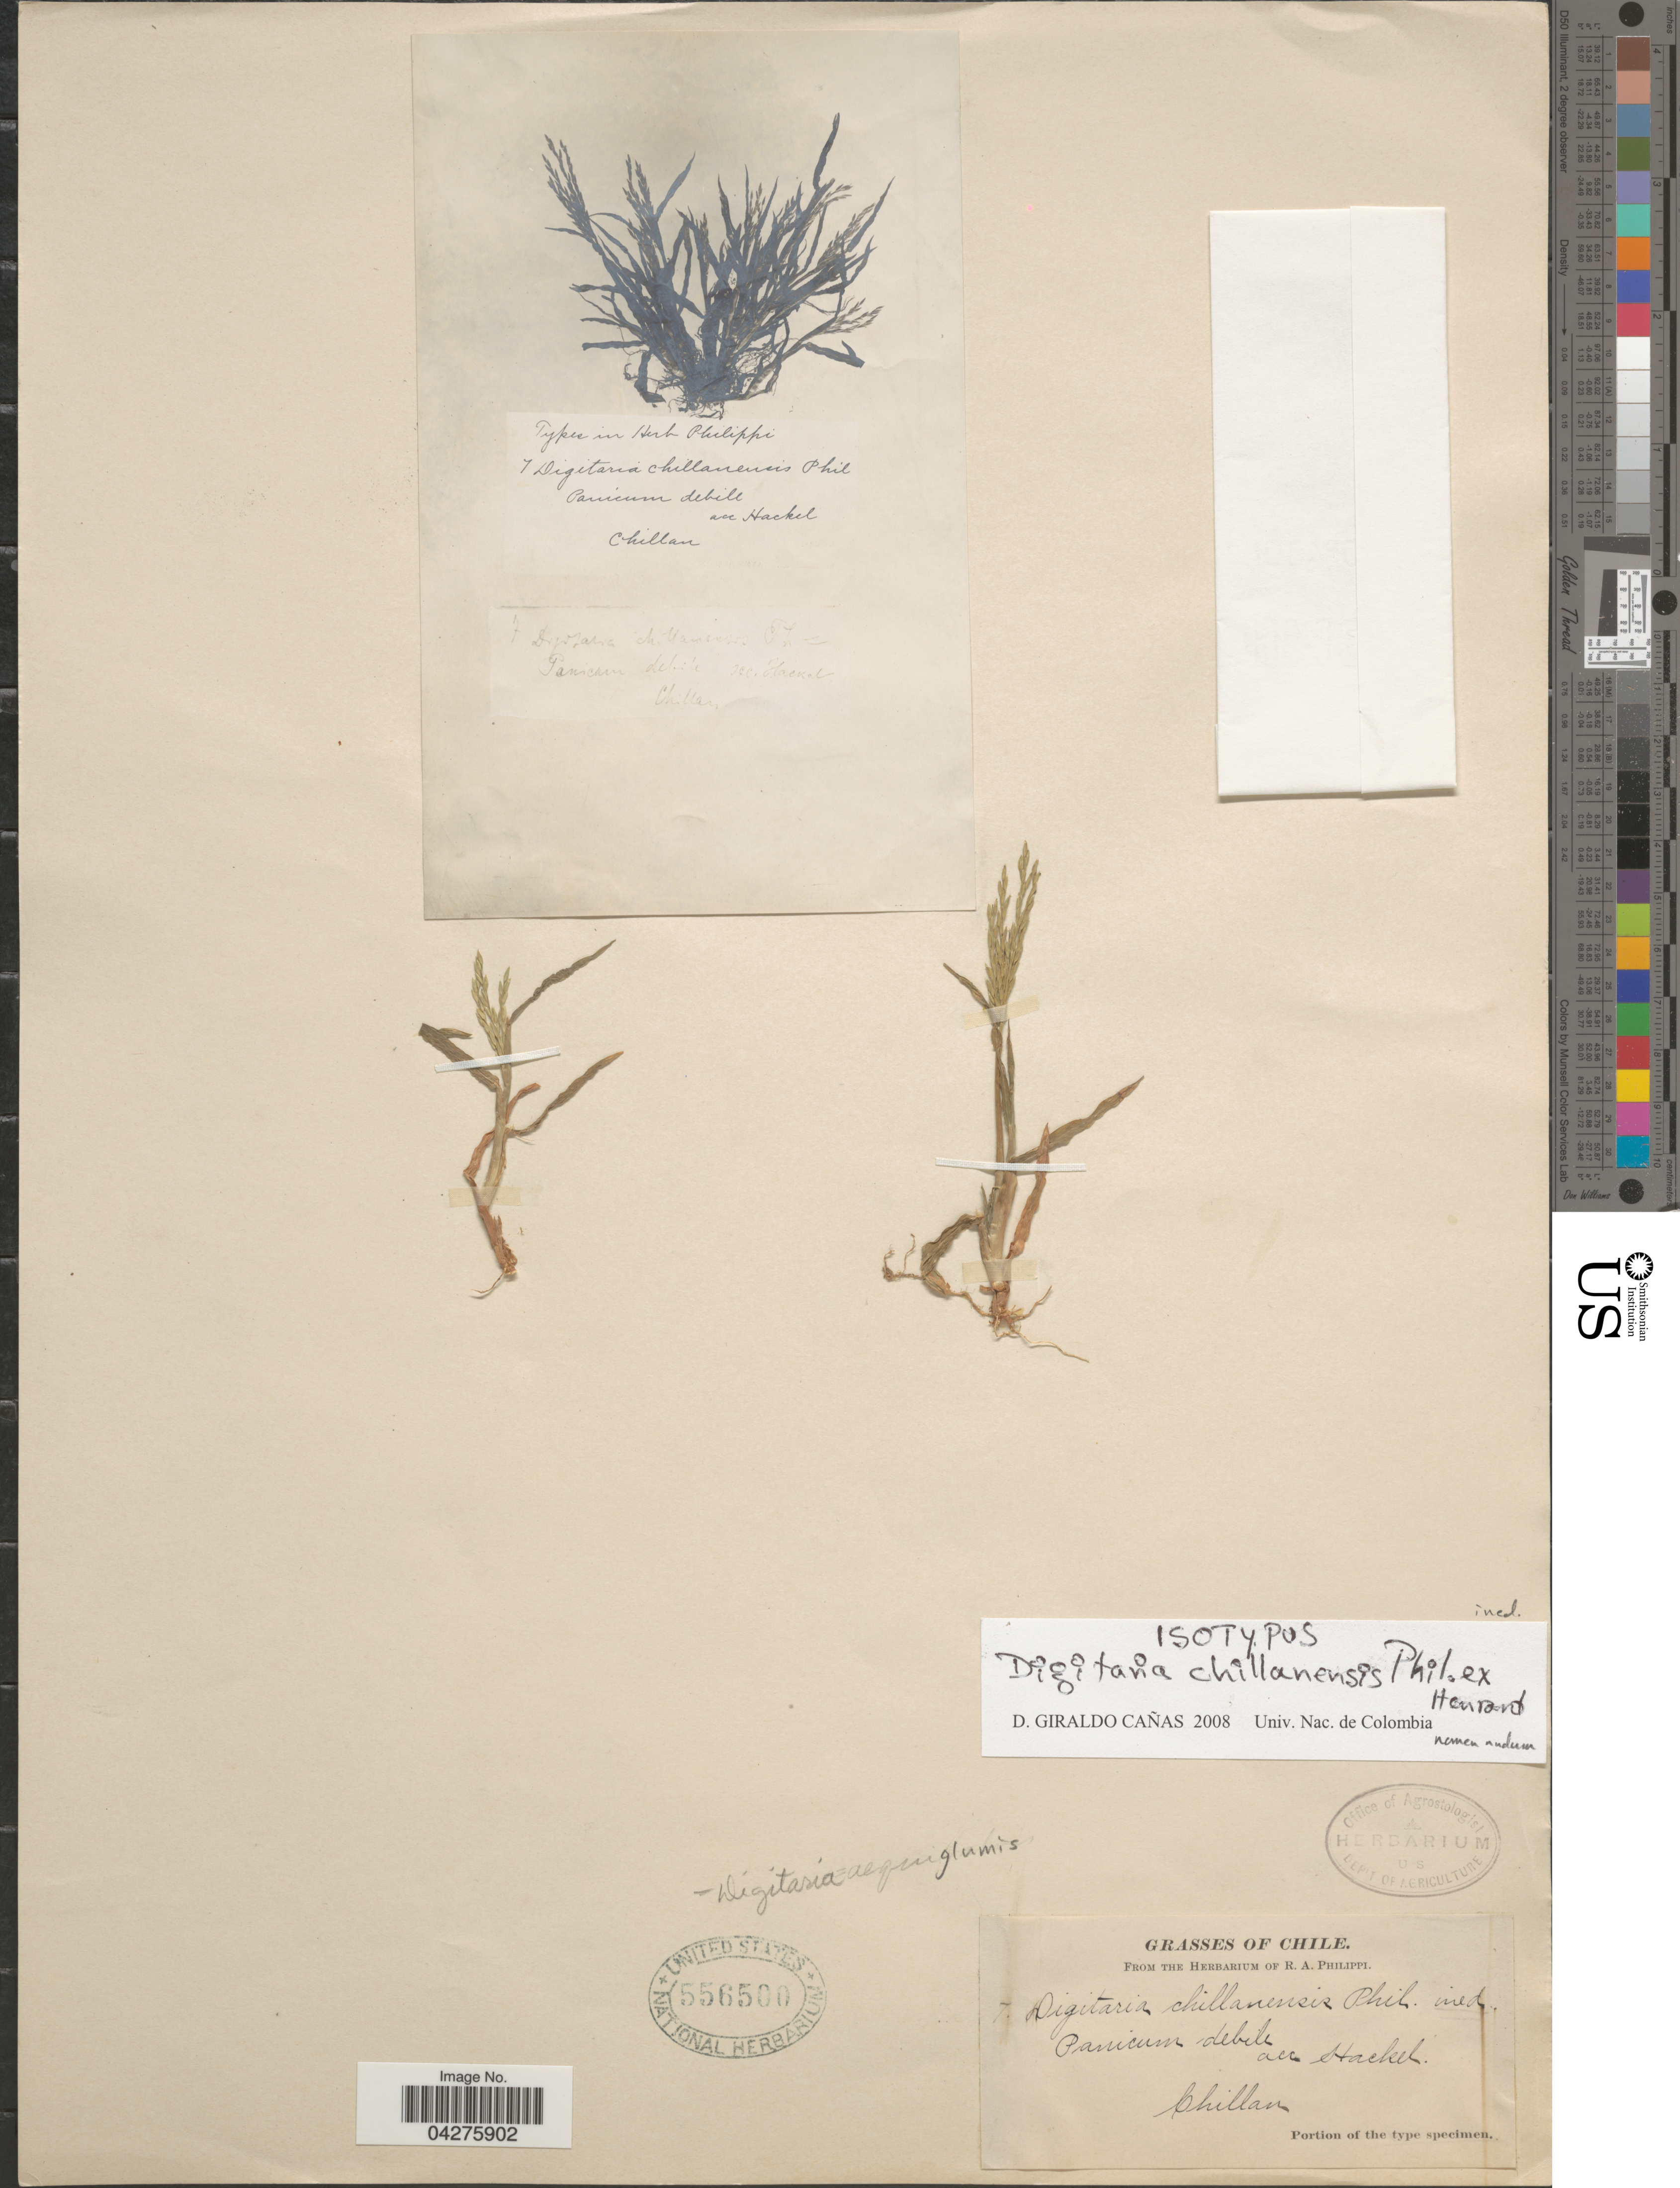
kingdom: Plantae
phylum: Tracheophyta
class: Liliopsida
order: Poales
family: Poaceae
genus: Digitaria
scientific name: Digitaria aequiglumis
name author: (Hack. & Arechav.) Parodi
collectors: ex. herb. R.A. Philippi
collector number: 7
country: Chile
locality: Chillan.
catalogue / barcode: US 556500